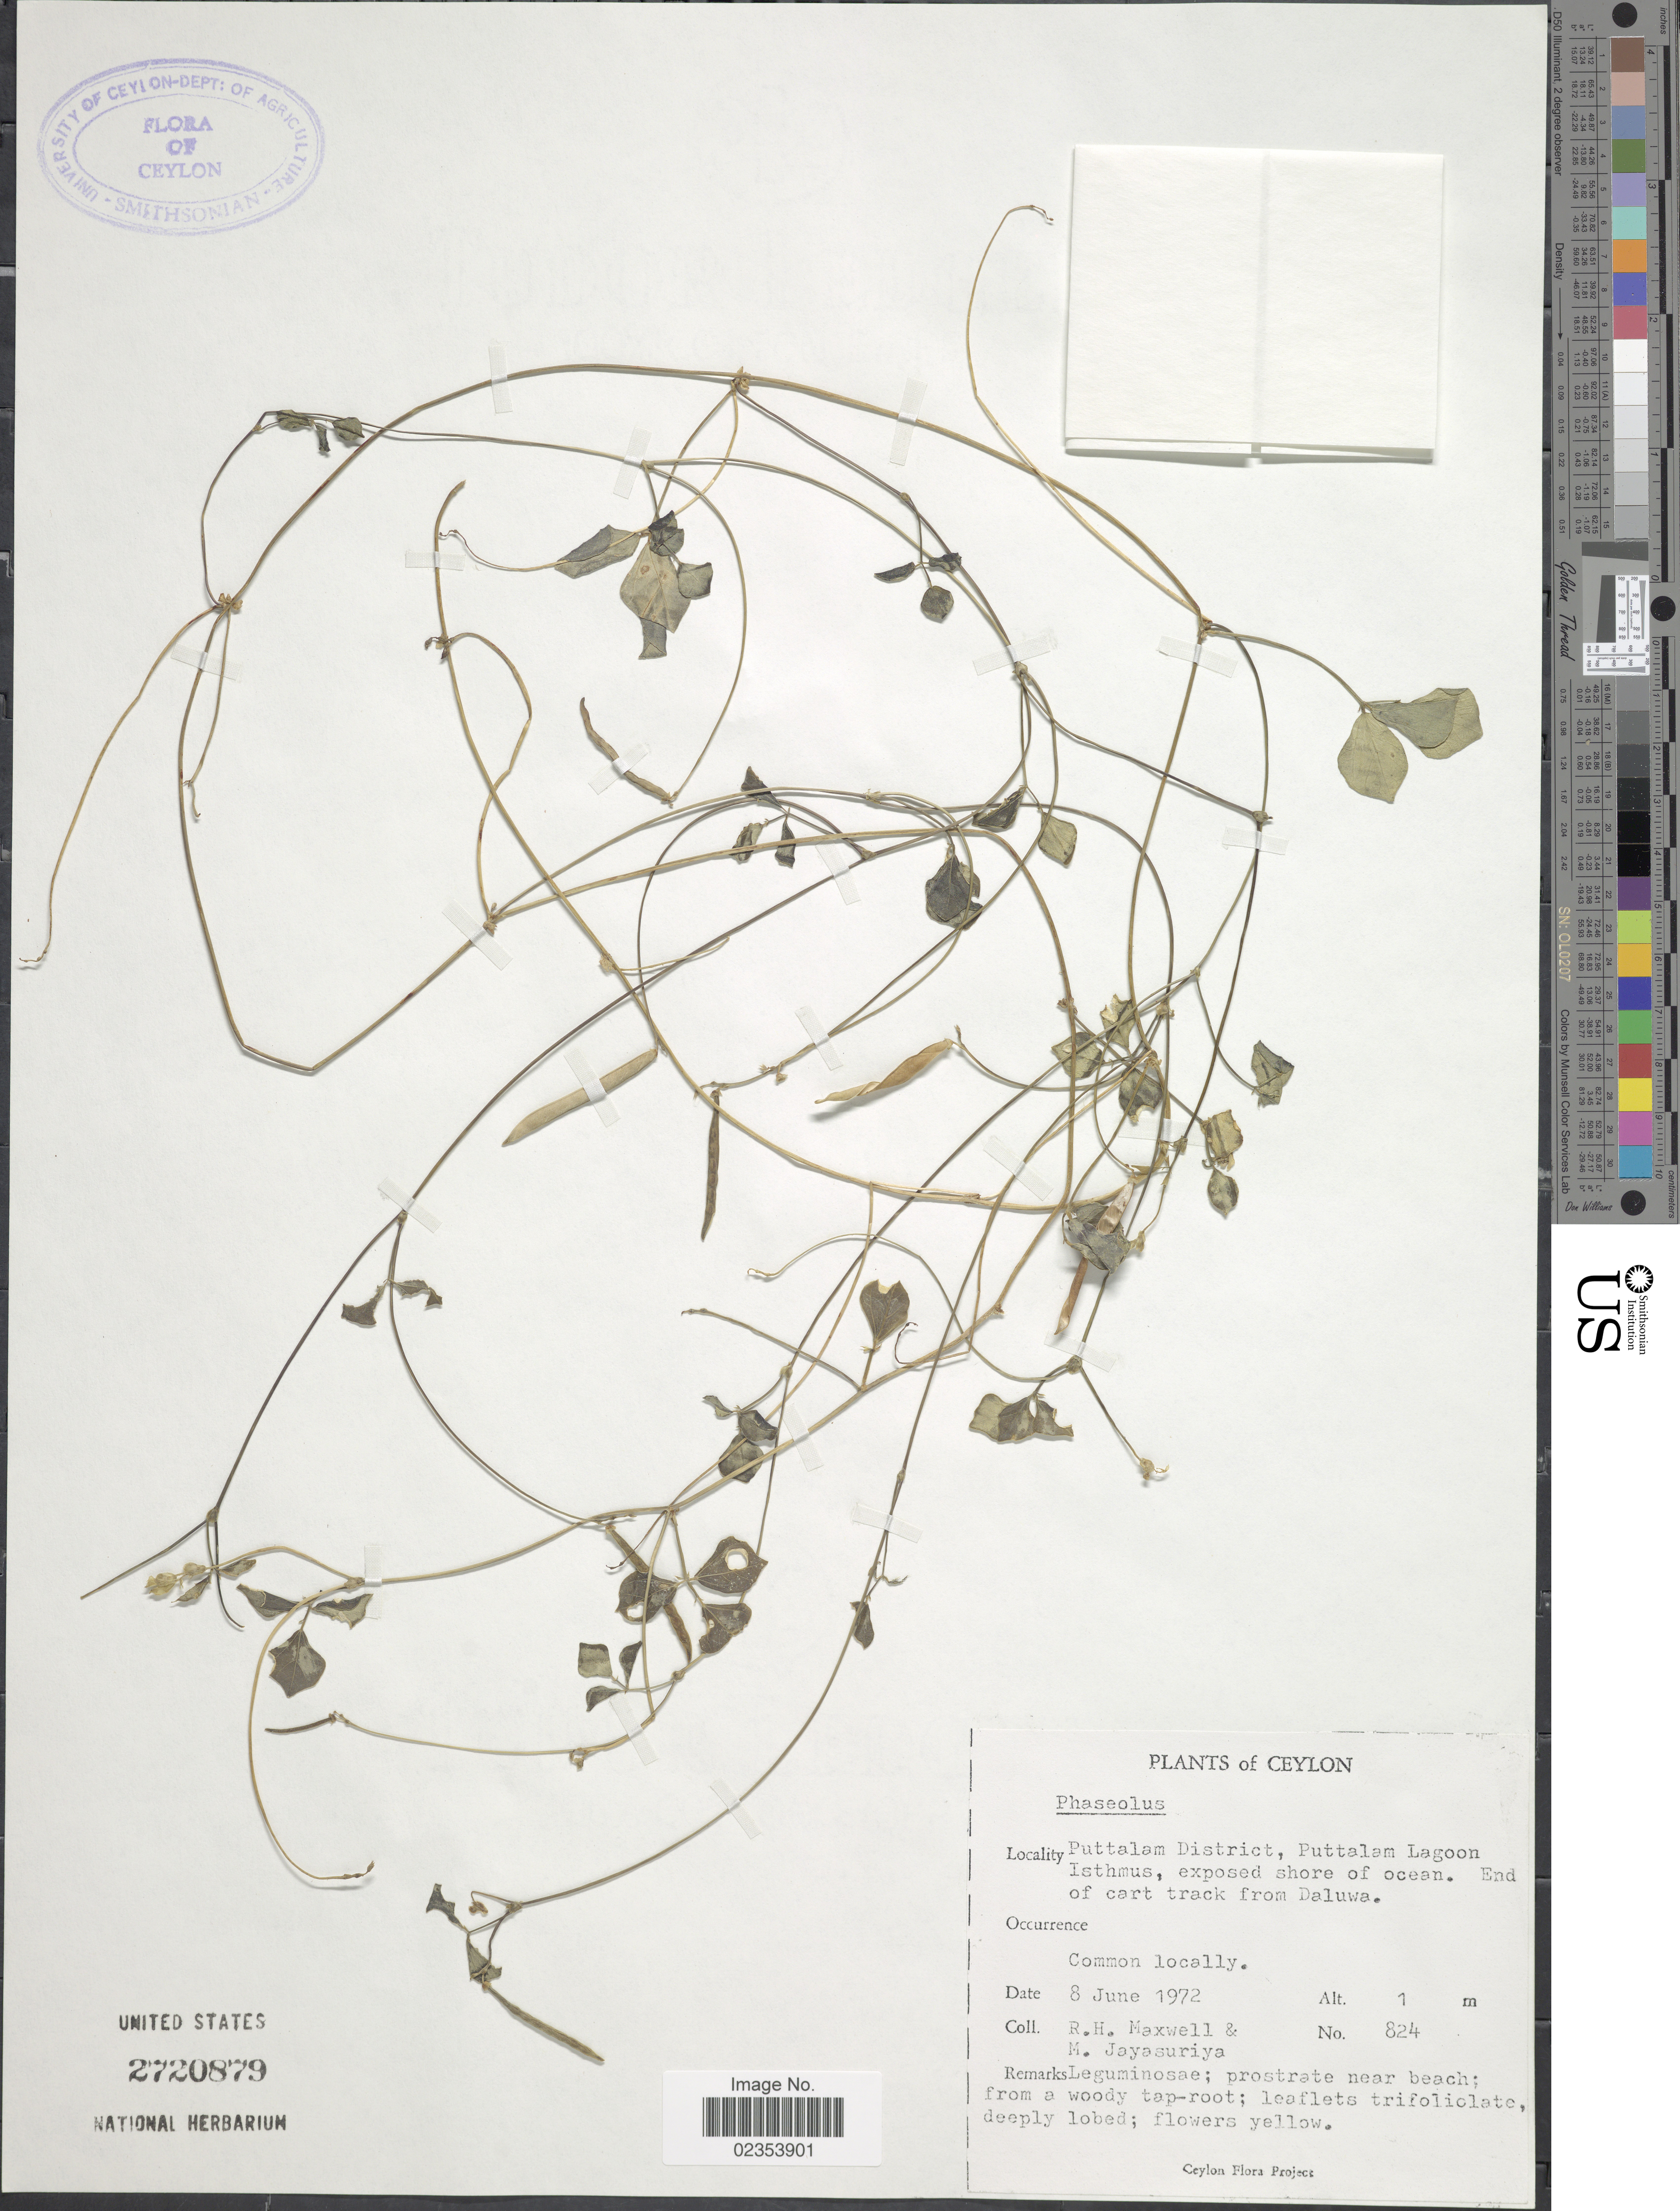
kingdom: Plantae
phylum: Tracheophyta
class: Magnoliopsida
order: Fabales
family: Fabaceae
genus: Vigna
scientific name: Vigna trilobata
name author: (L.) Verdc.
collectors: R. Maxwell & M. Jayasuriya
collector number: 824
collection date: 1972-06-08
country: Sri Lanka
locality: Ceylon. Puttalam District, Puttalam Lagoon Isthmus, exposed shore of ocean. End of cart track from Daluwa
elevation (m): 1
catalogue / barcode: US 2720879